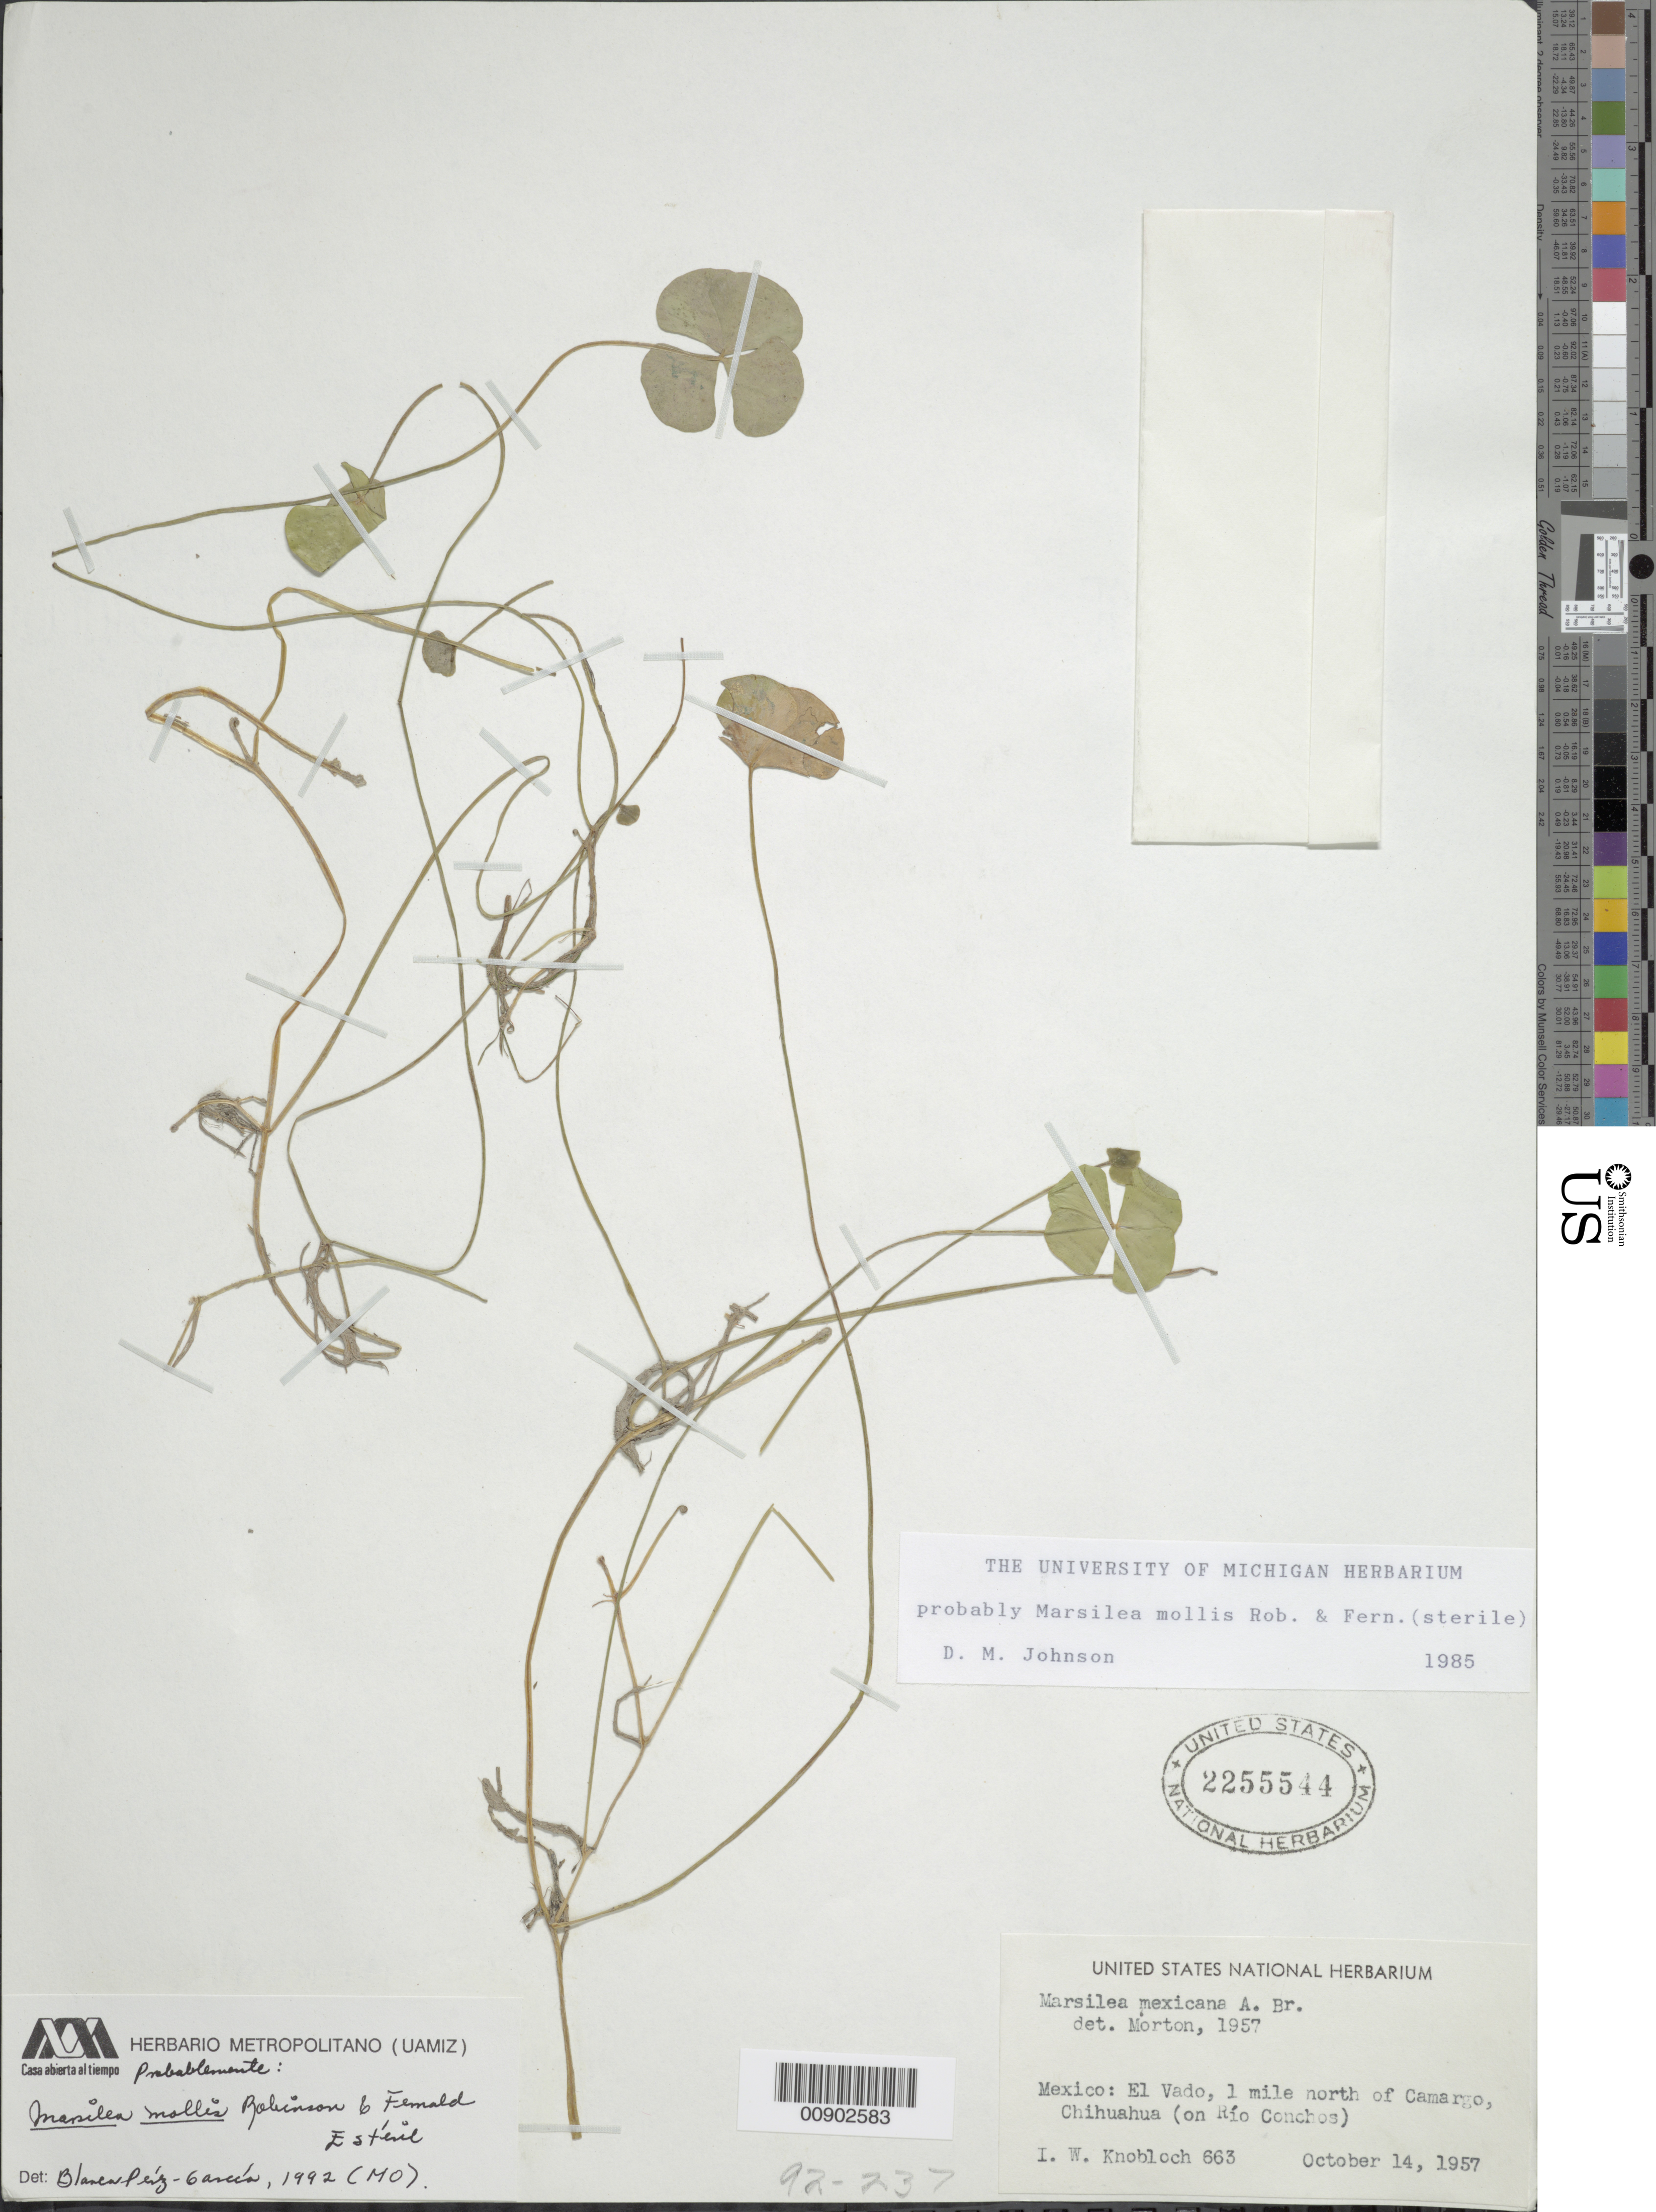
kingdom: Plantae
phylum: Tracheophyta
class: Polypodiopsida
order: Salviniales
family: Marsileaceae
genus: Marsilea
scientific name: Marsilea mollis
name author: B.L. Rob. & Fernald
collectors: I. W. Knobloch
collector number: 663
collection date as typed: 14 Oct 1957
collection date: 1957-10-14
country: Mexico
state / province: Chihuahua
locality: El Vado, 1 mile north of Camargo, Chihuahua (on Río Conchos).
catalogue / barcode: US 2255544